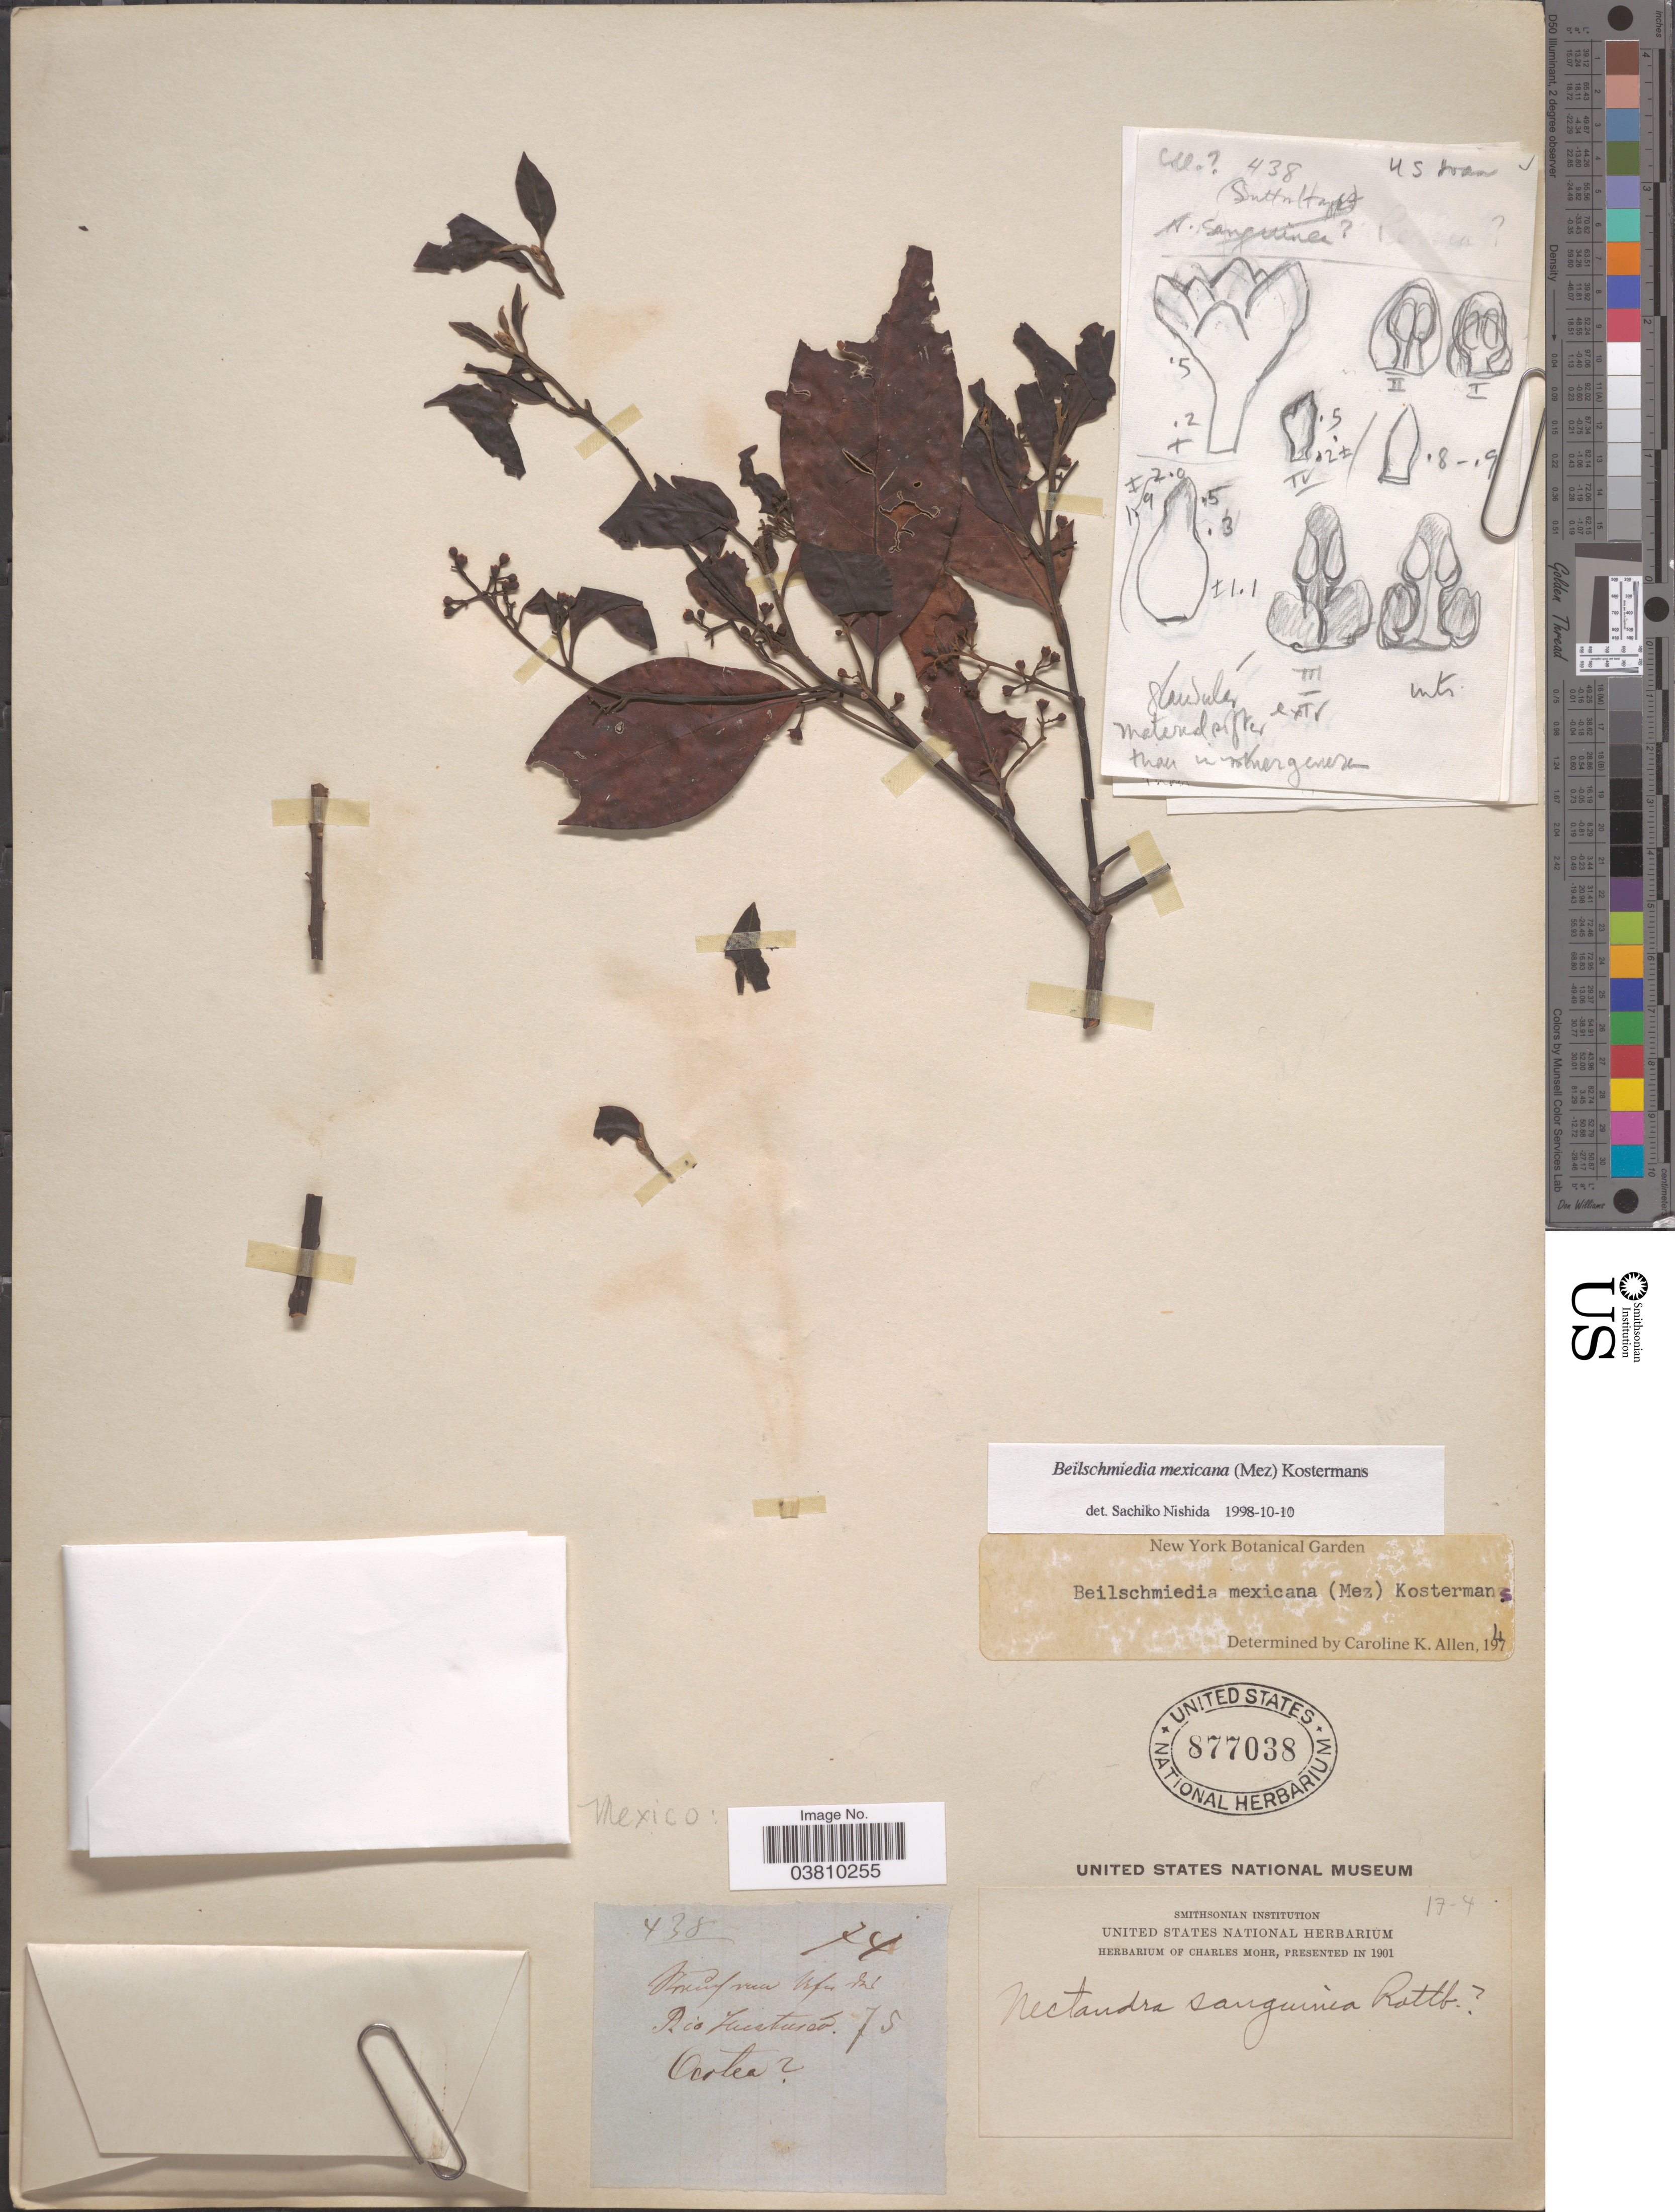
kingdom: Plantae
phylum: Tracheophyta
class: Magnoliopsida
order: Laurales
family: Lauraceae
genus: Beilschmiedia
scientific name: Beilschmiedia mexicana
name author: (Mez) Kosterm.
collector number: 438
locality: Rio Jucaturad. [interpreted]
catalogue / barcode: US 877038